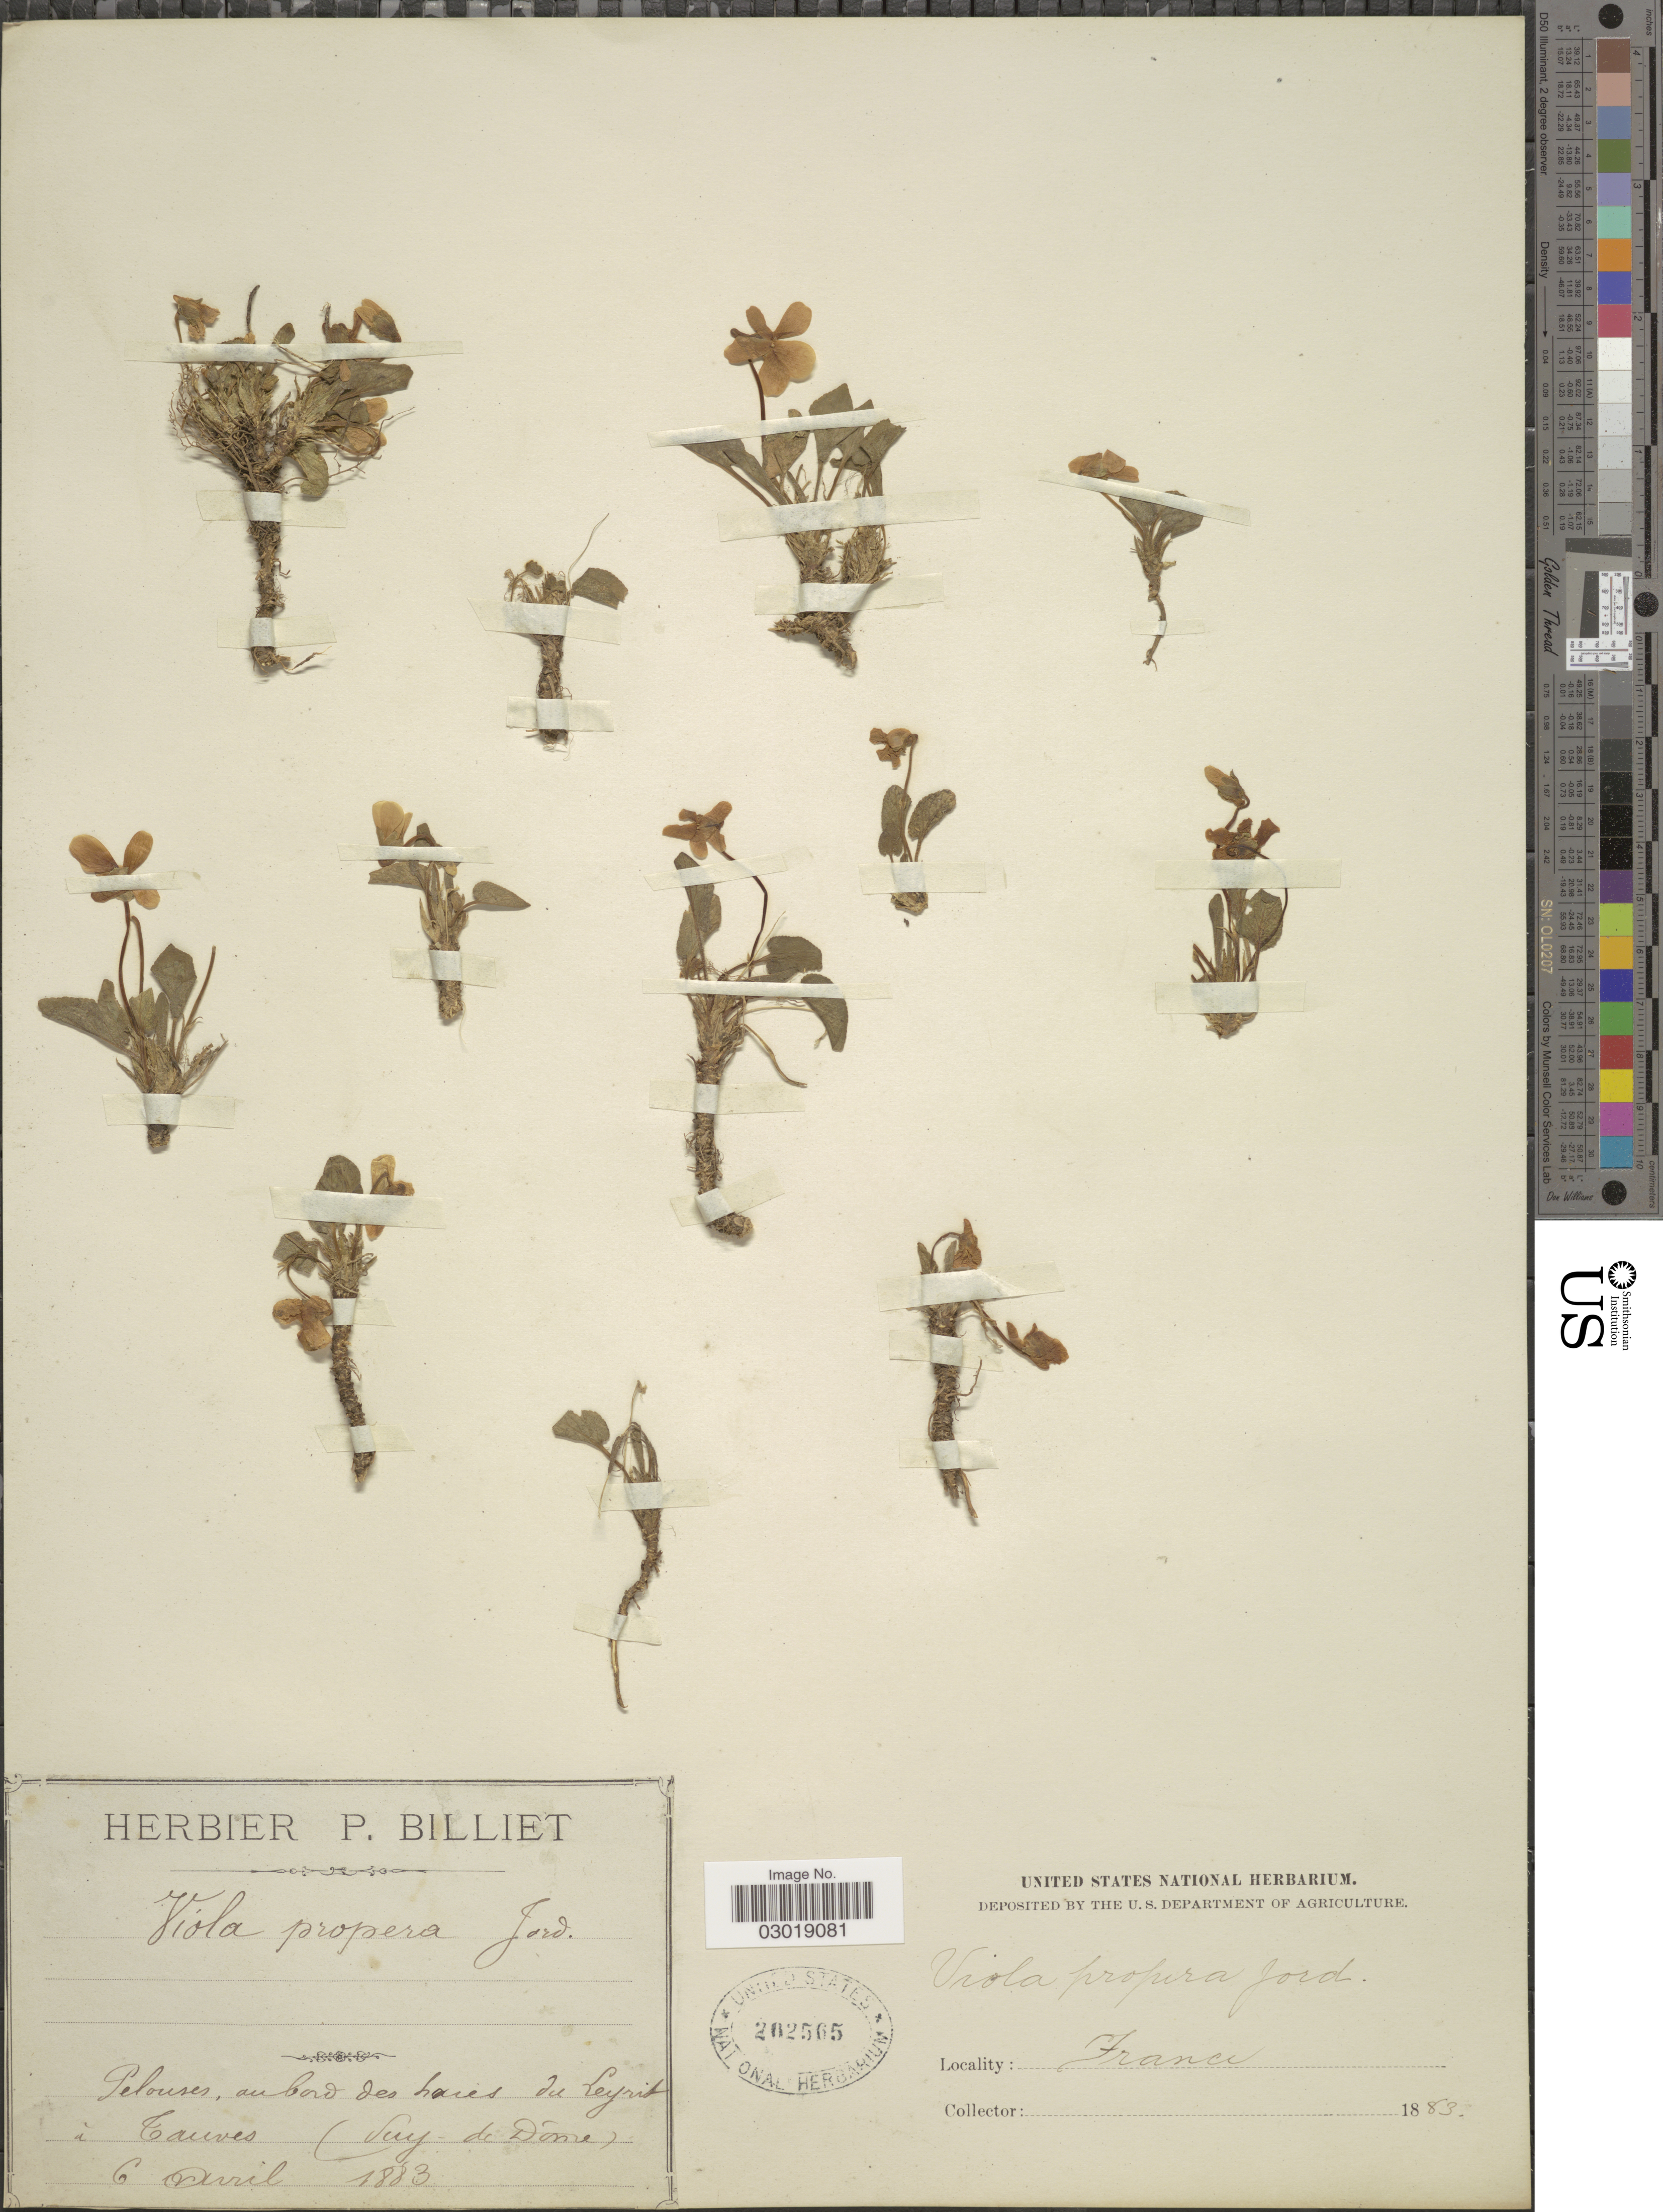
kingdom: Plantae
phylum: Tracheophyta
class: Magnoliopsida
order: Malpighiales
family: Violaceae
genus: Viola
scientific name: Viola propera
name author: Jord.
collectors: Ex Herb. P. Billiet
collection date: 1883-04-06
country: France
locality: Pelouses, au bord des haies du Leyrit à Cauves (Puy-de Dôme).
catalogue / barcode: US 202565